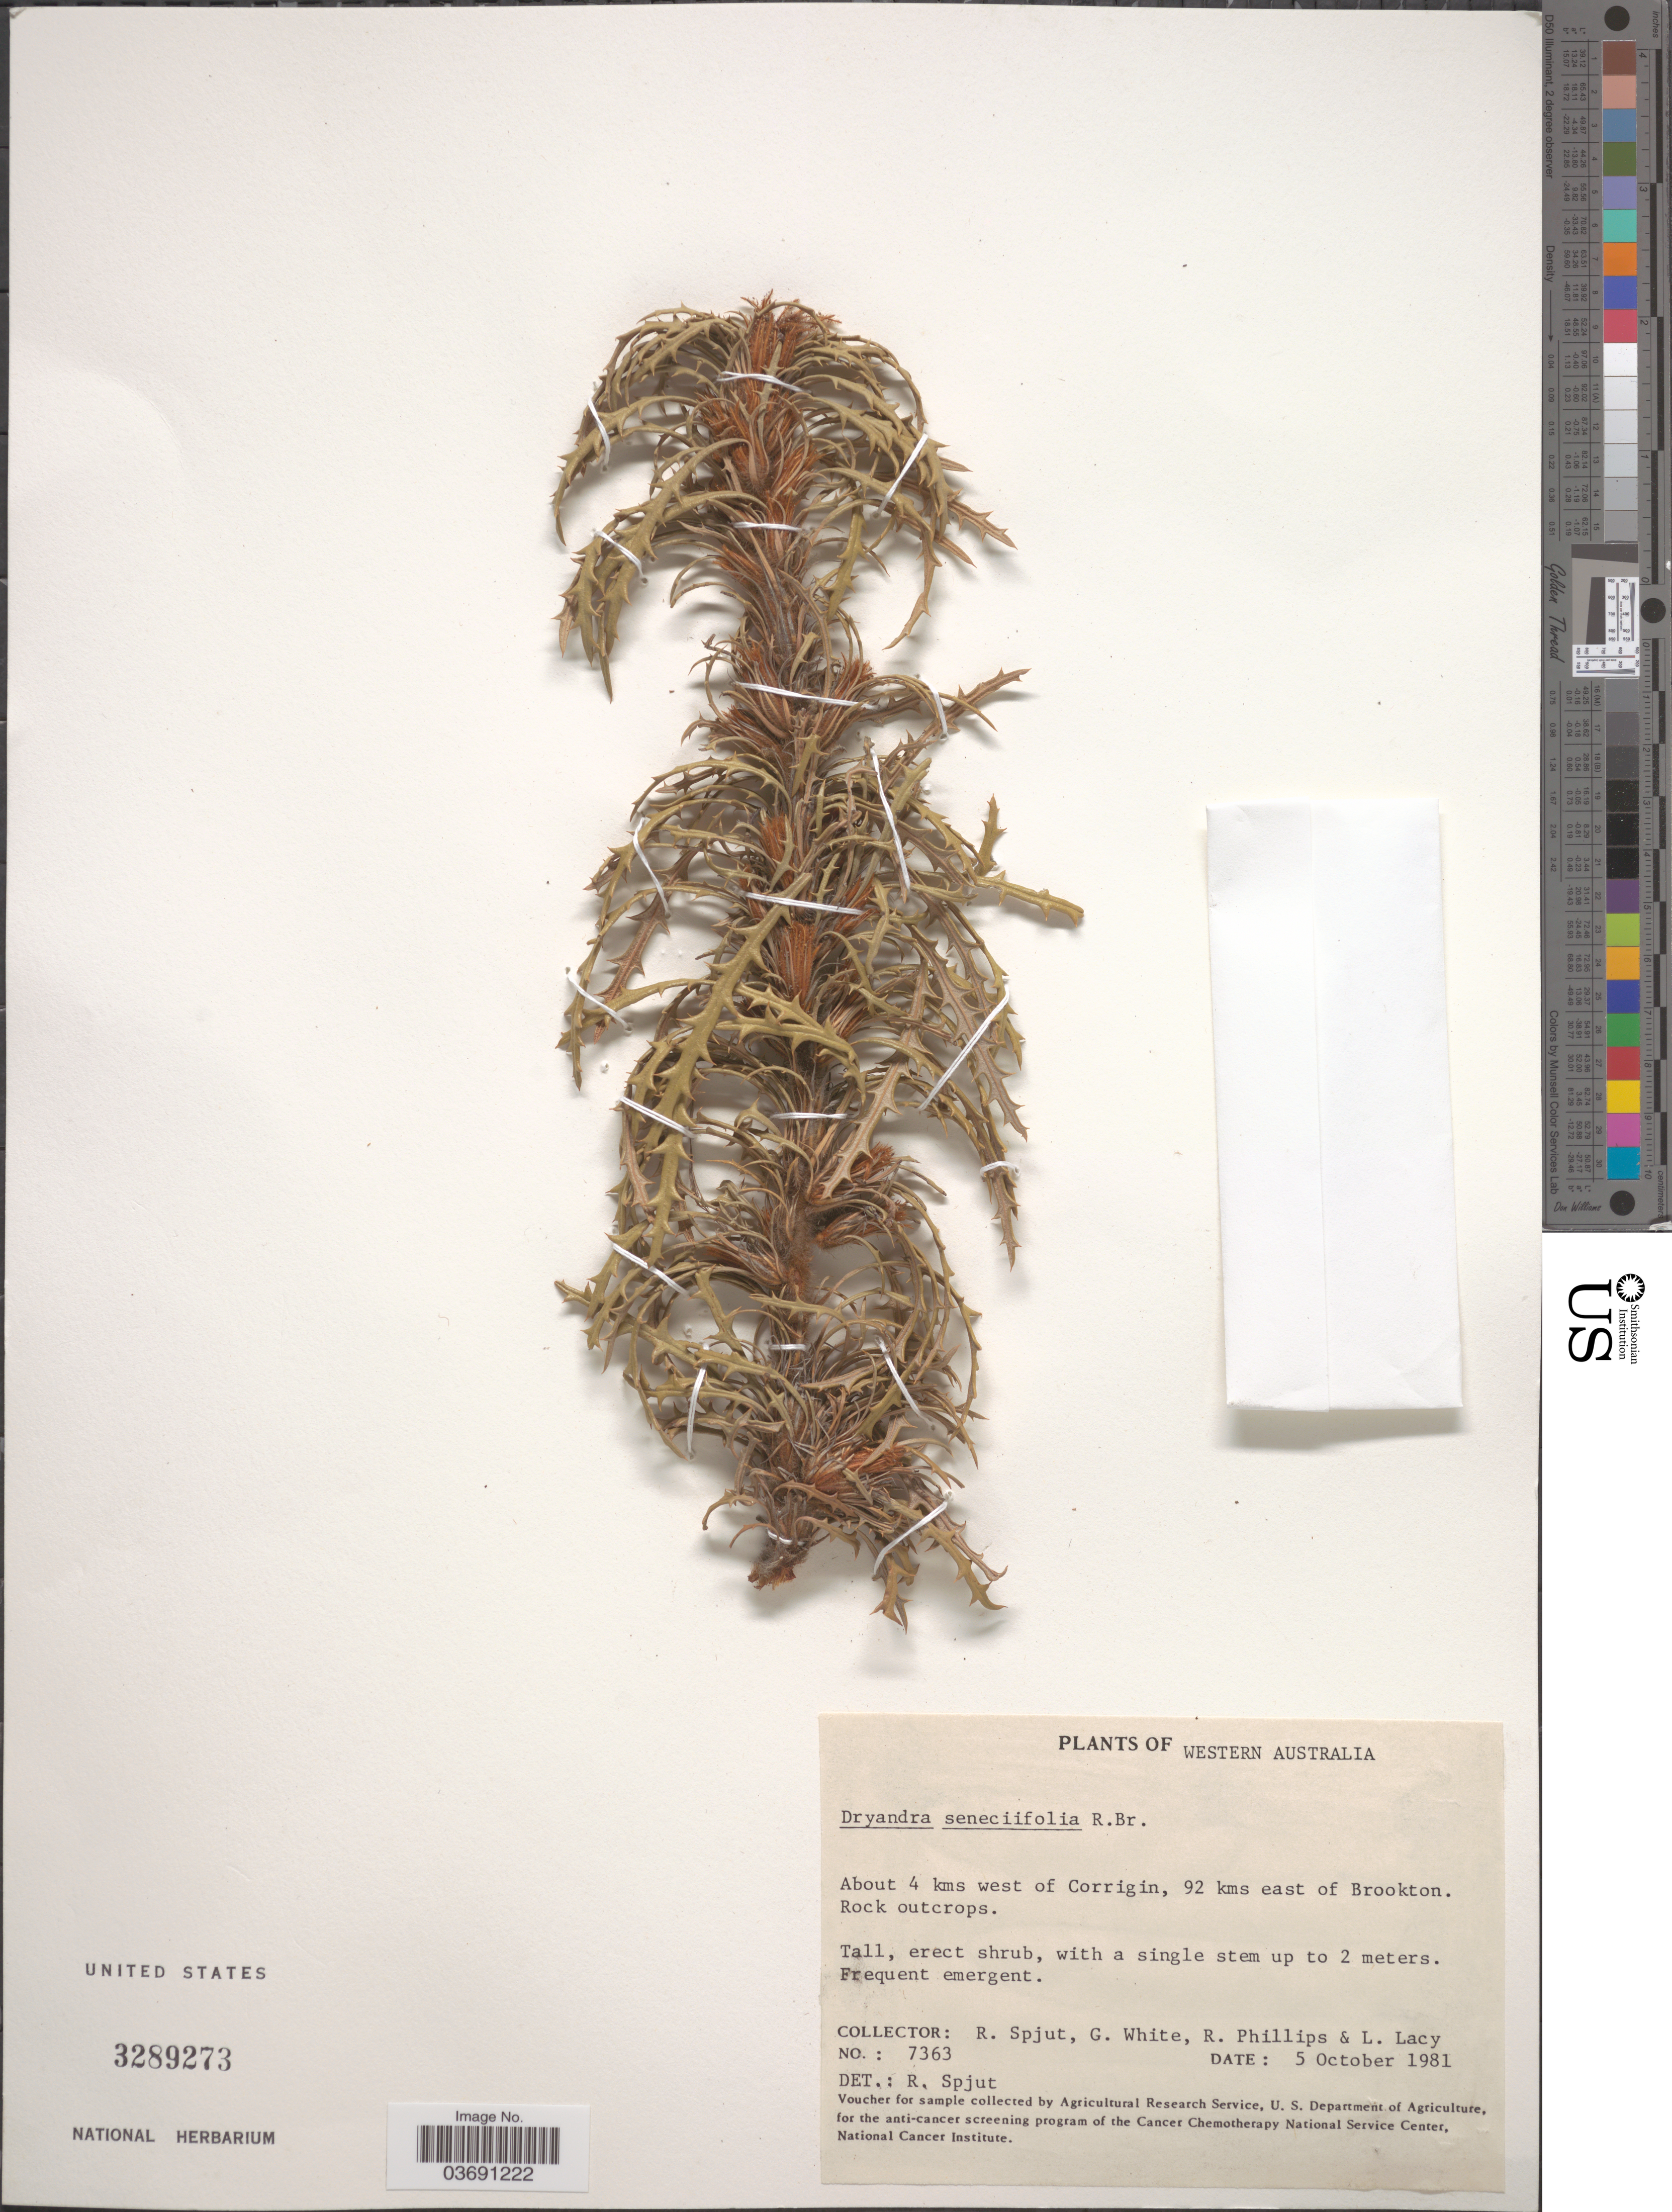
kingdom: Plantae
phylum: Tracheophyta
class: Magnoliopsida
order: Proteales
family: Proteaceae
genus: Dryandra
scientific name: Dryandra seneciifolia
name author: R. Br.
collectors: R. Spjut, G. White, R. Phillips & L. Lacy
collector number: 7363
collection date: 1981-10-05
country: Australia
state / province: Western Australia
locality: About 4 kms west of Corrigin, 92 kms east of Brookton. Rock outcrops.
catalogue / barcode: US 3289273